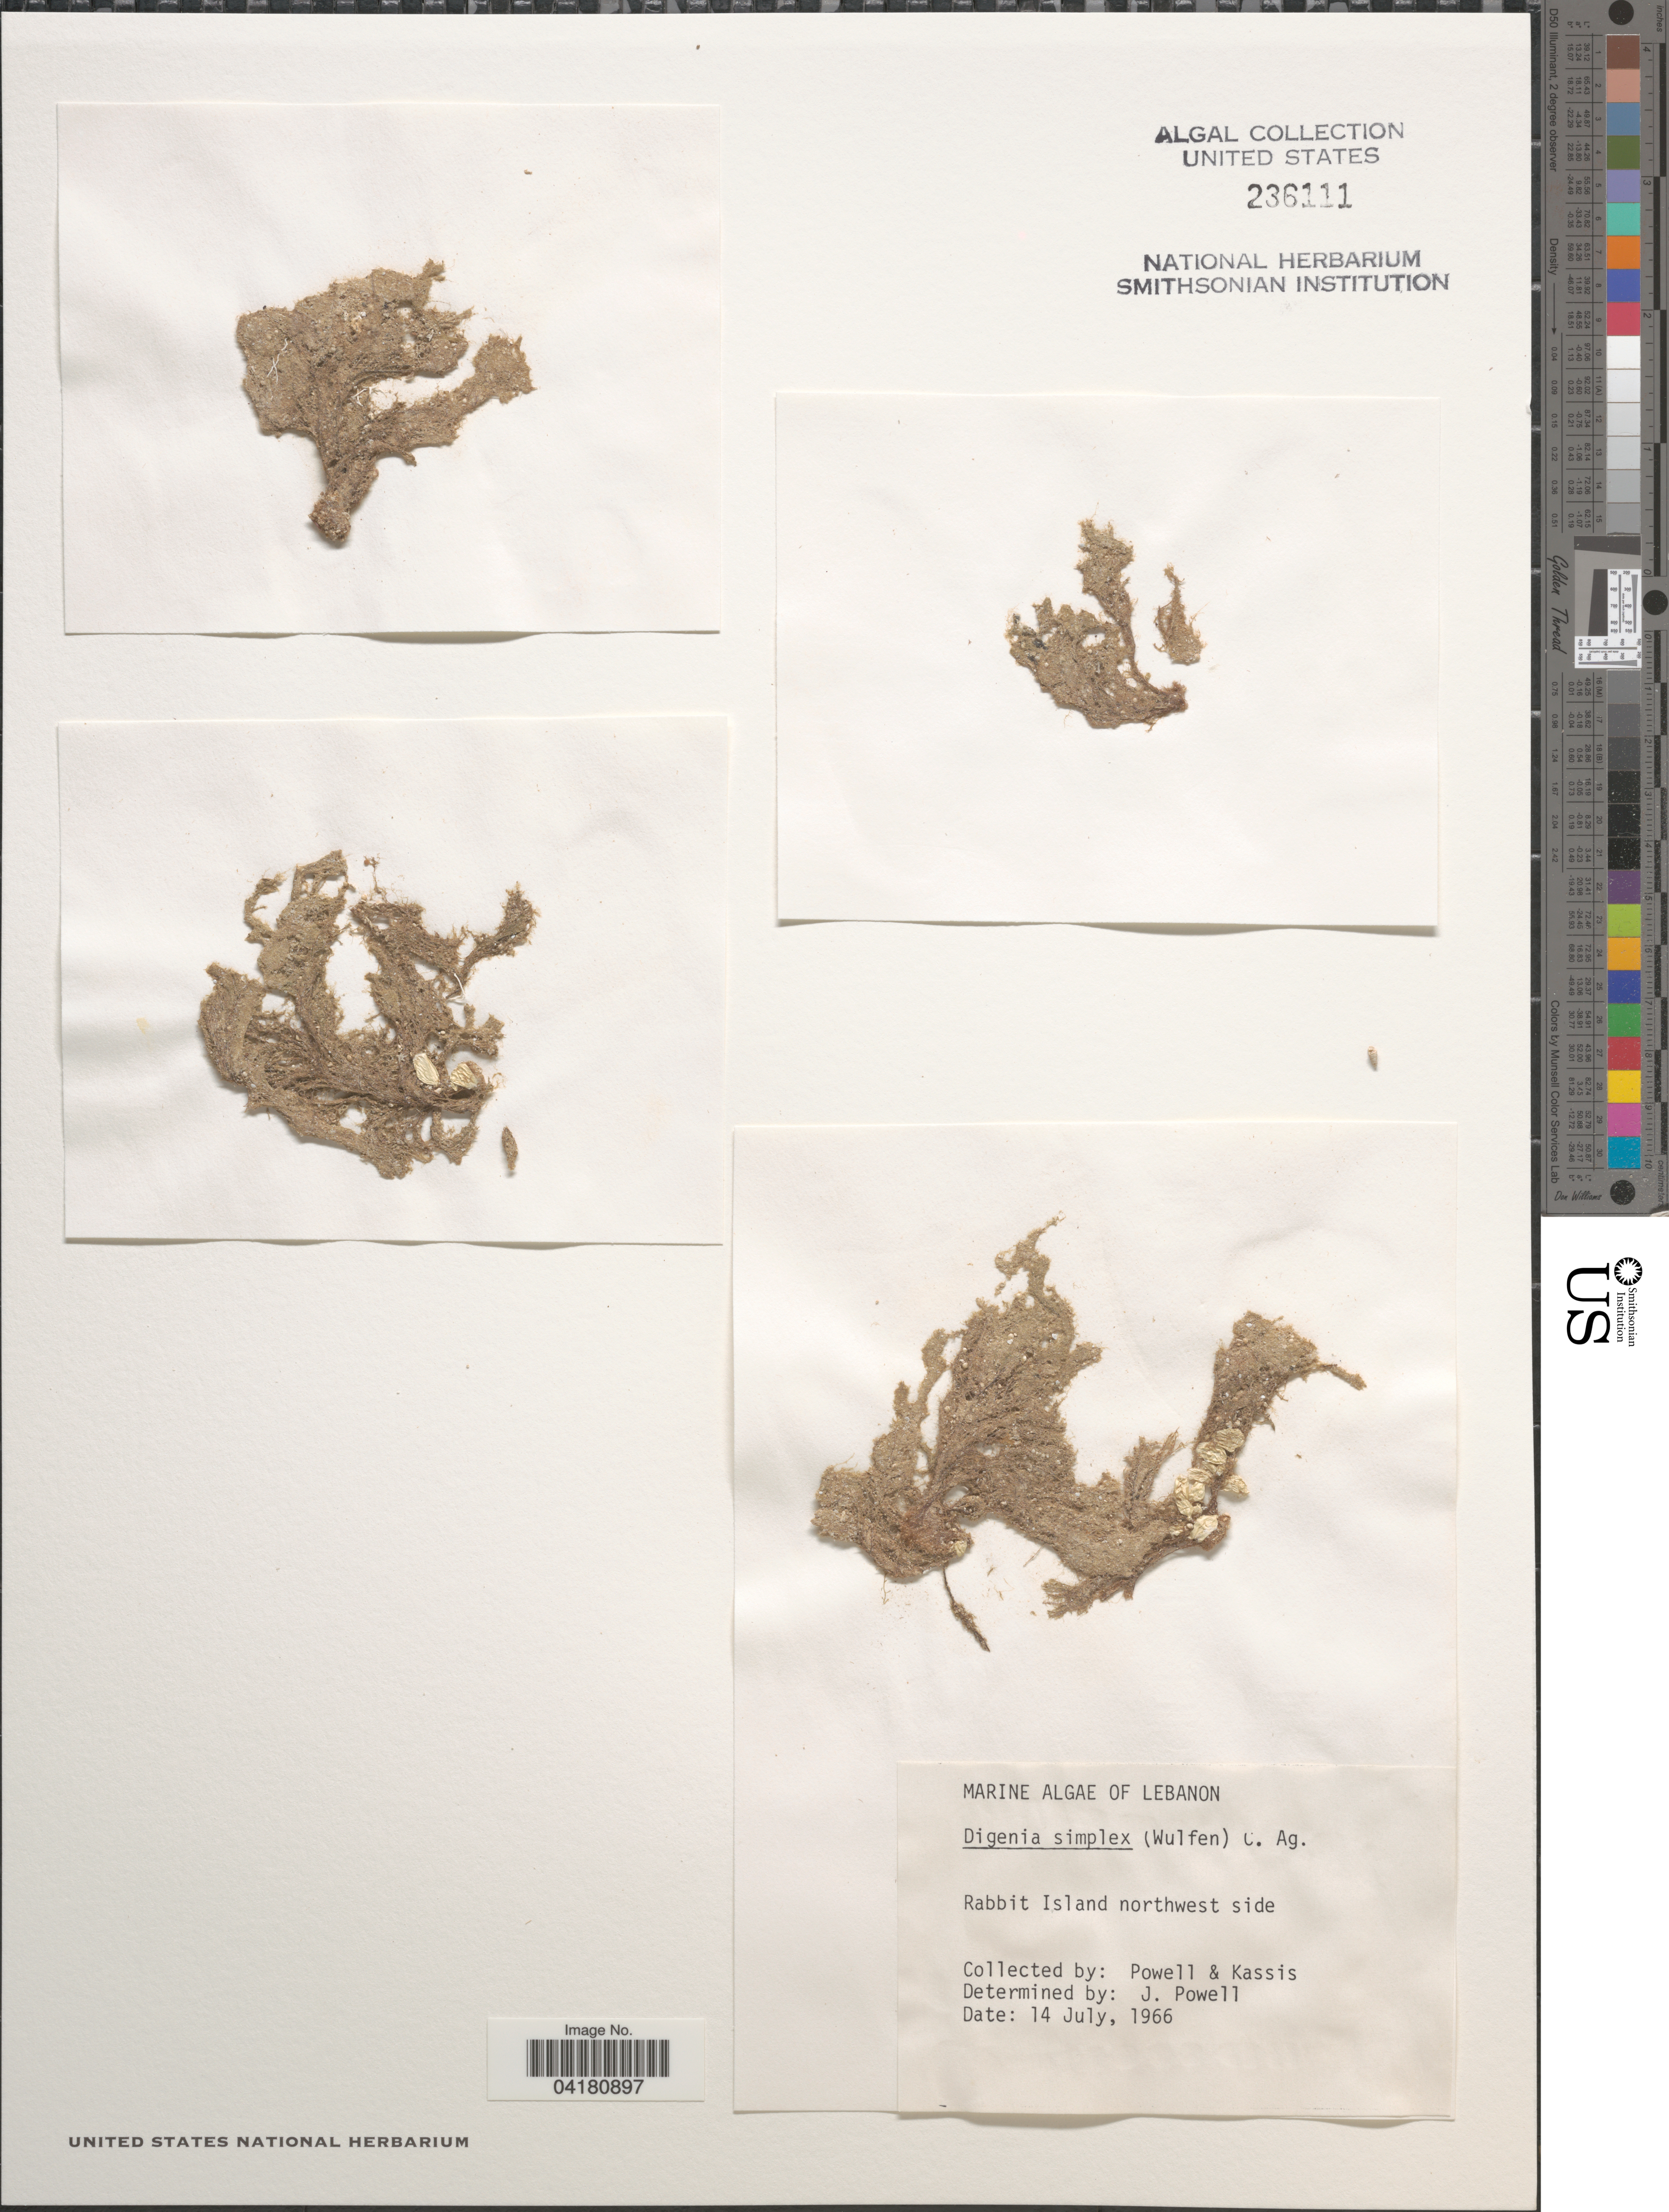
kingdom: Plantae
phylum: Rhodophyta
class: Florideophyceae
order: Ceramiales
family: Rhodomelaceae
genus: Digenea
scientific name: Digenea simplex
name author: (Wulfen) C. Agardh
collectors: -. Powell & Kassis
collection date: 1966-07-14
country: Lebanon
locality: Rabbit Island northwest side.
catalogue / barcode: US 236111